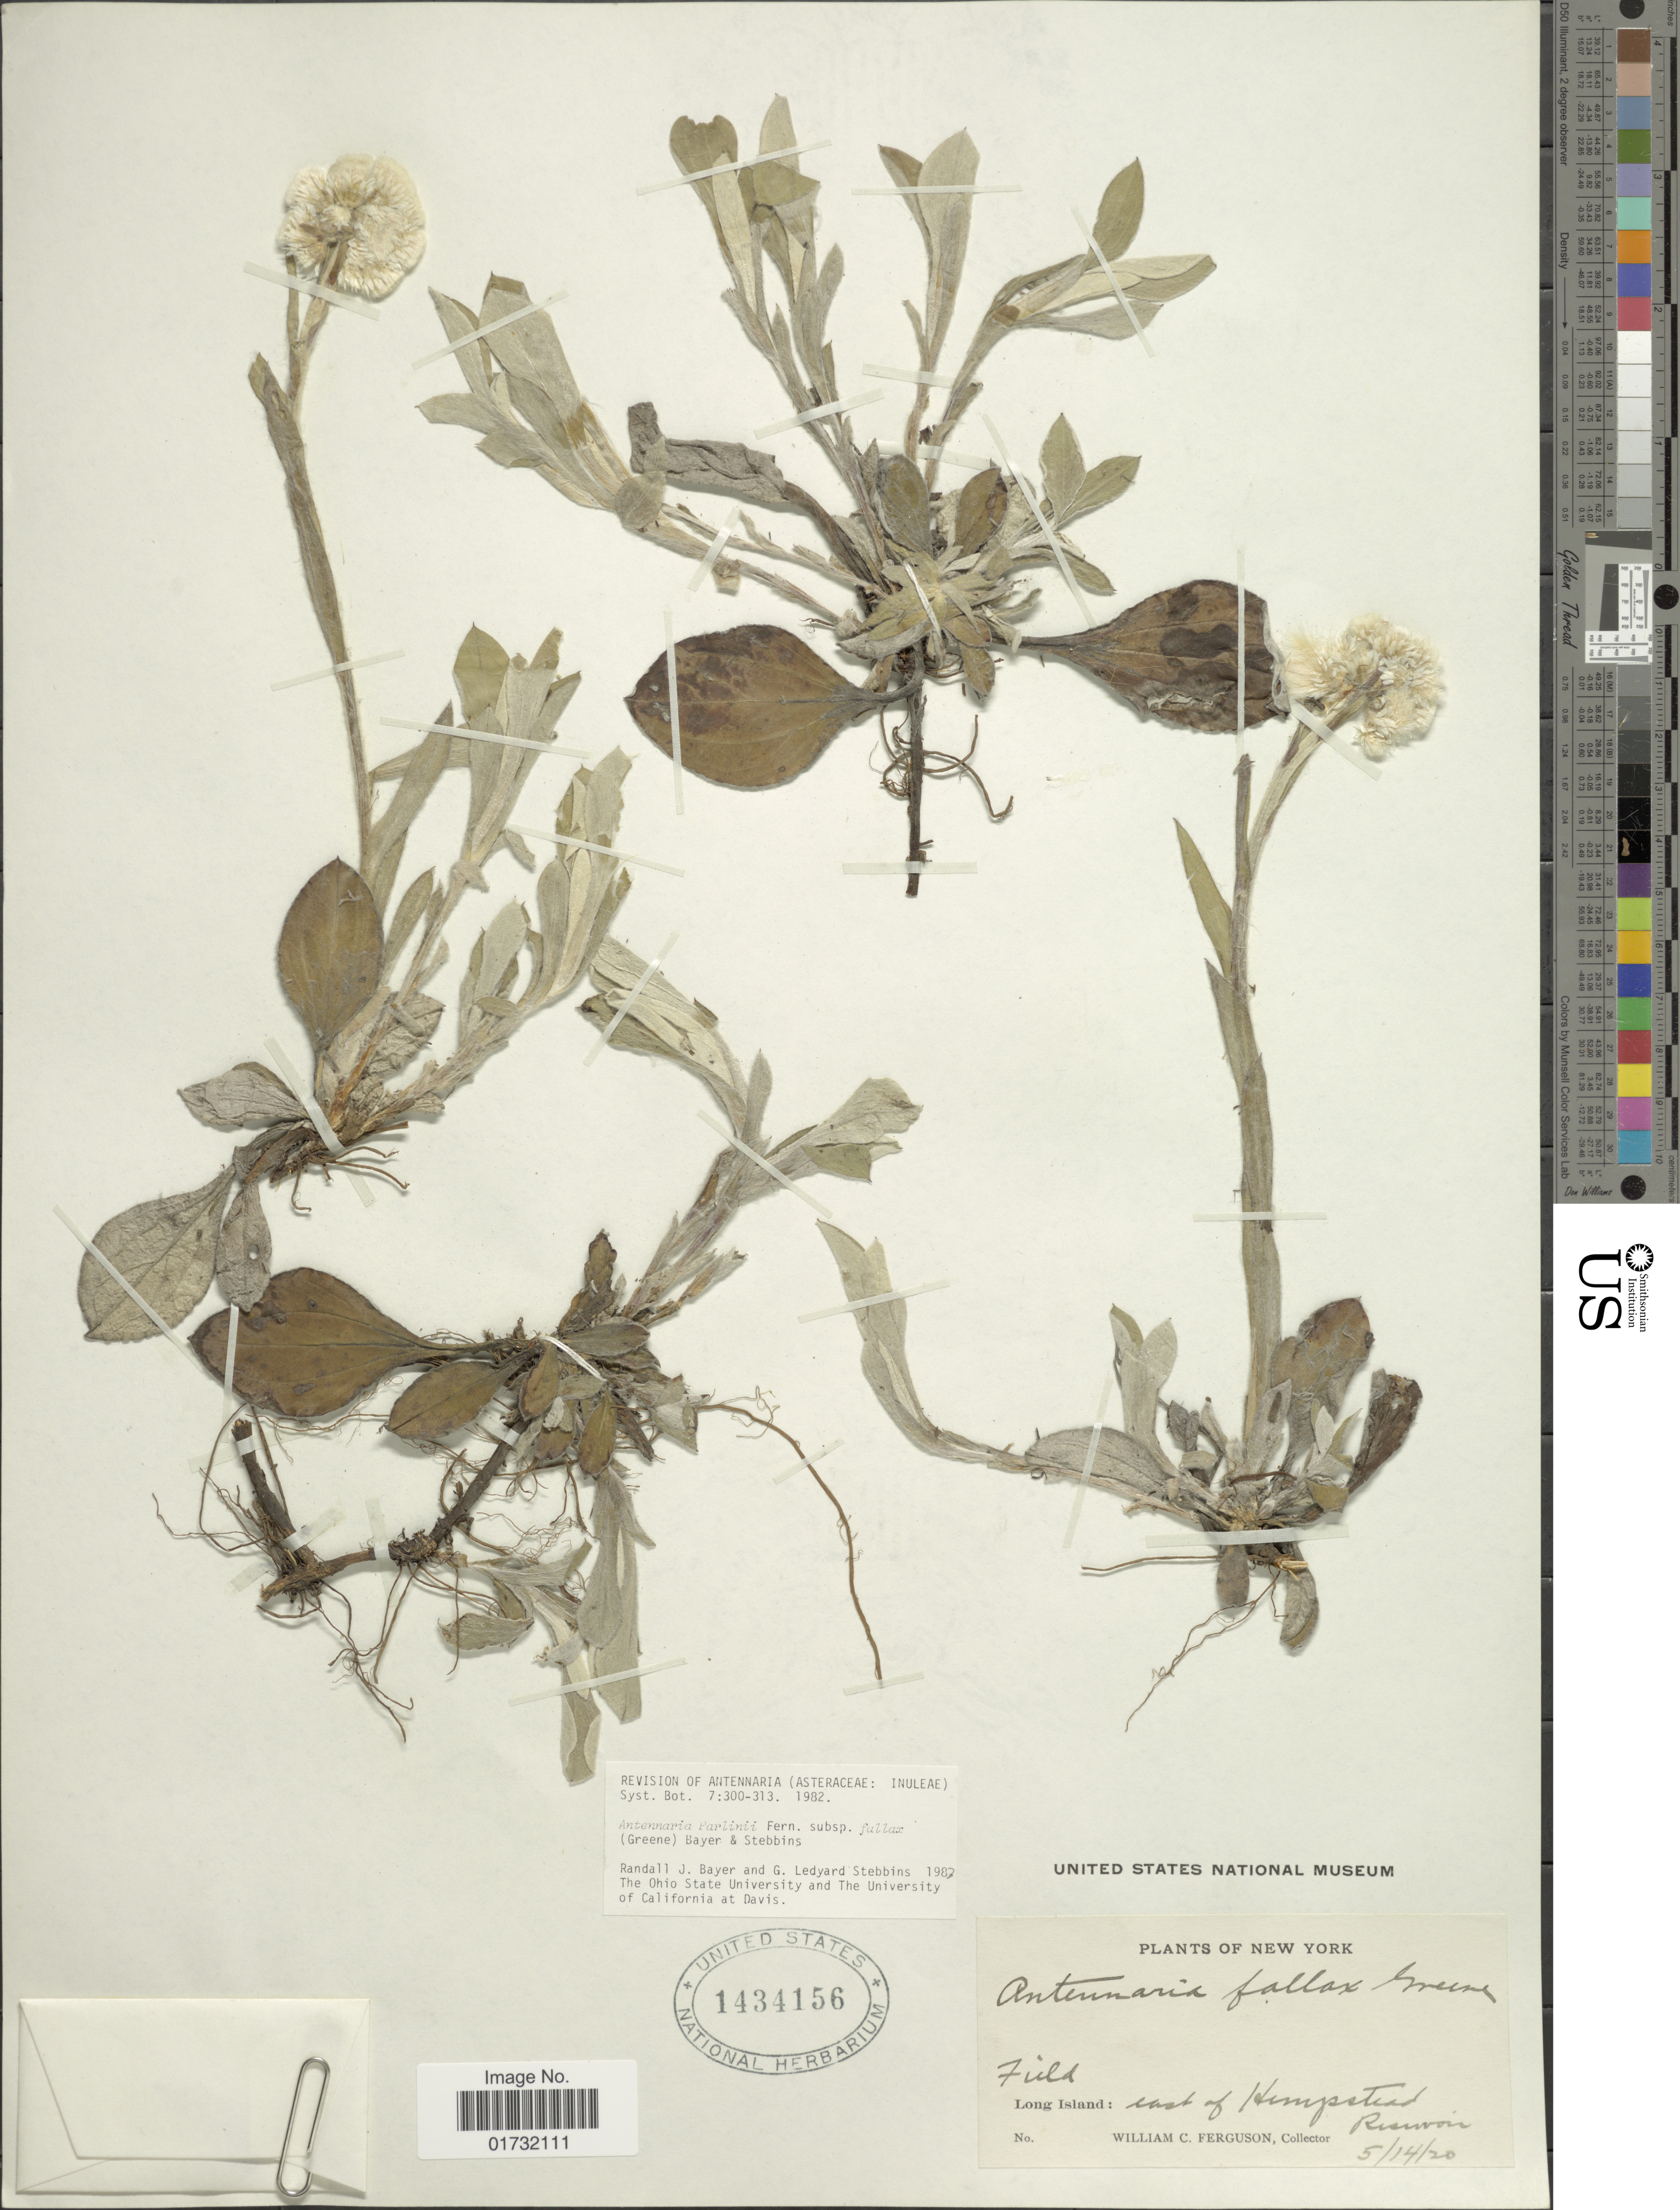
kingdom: Plantae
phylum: Tracheophyta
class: Magnoliopsida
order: Asterales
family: Asteraceae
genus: Antennaria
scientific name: Antennaria parlinii subsp. fallax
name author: (Greene) R.J. Bayer & Stebbins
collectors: W. Ferguson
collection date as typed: Transcribed d/m/y: 14/5/20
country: United States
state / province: New York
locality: Long Island: east of Hempstead Reservoir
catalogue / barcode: US 1434156